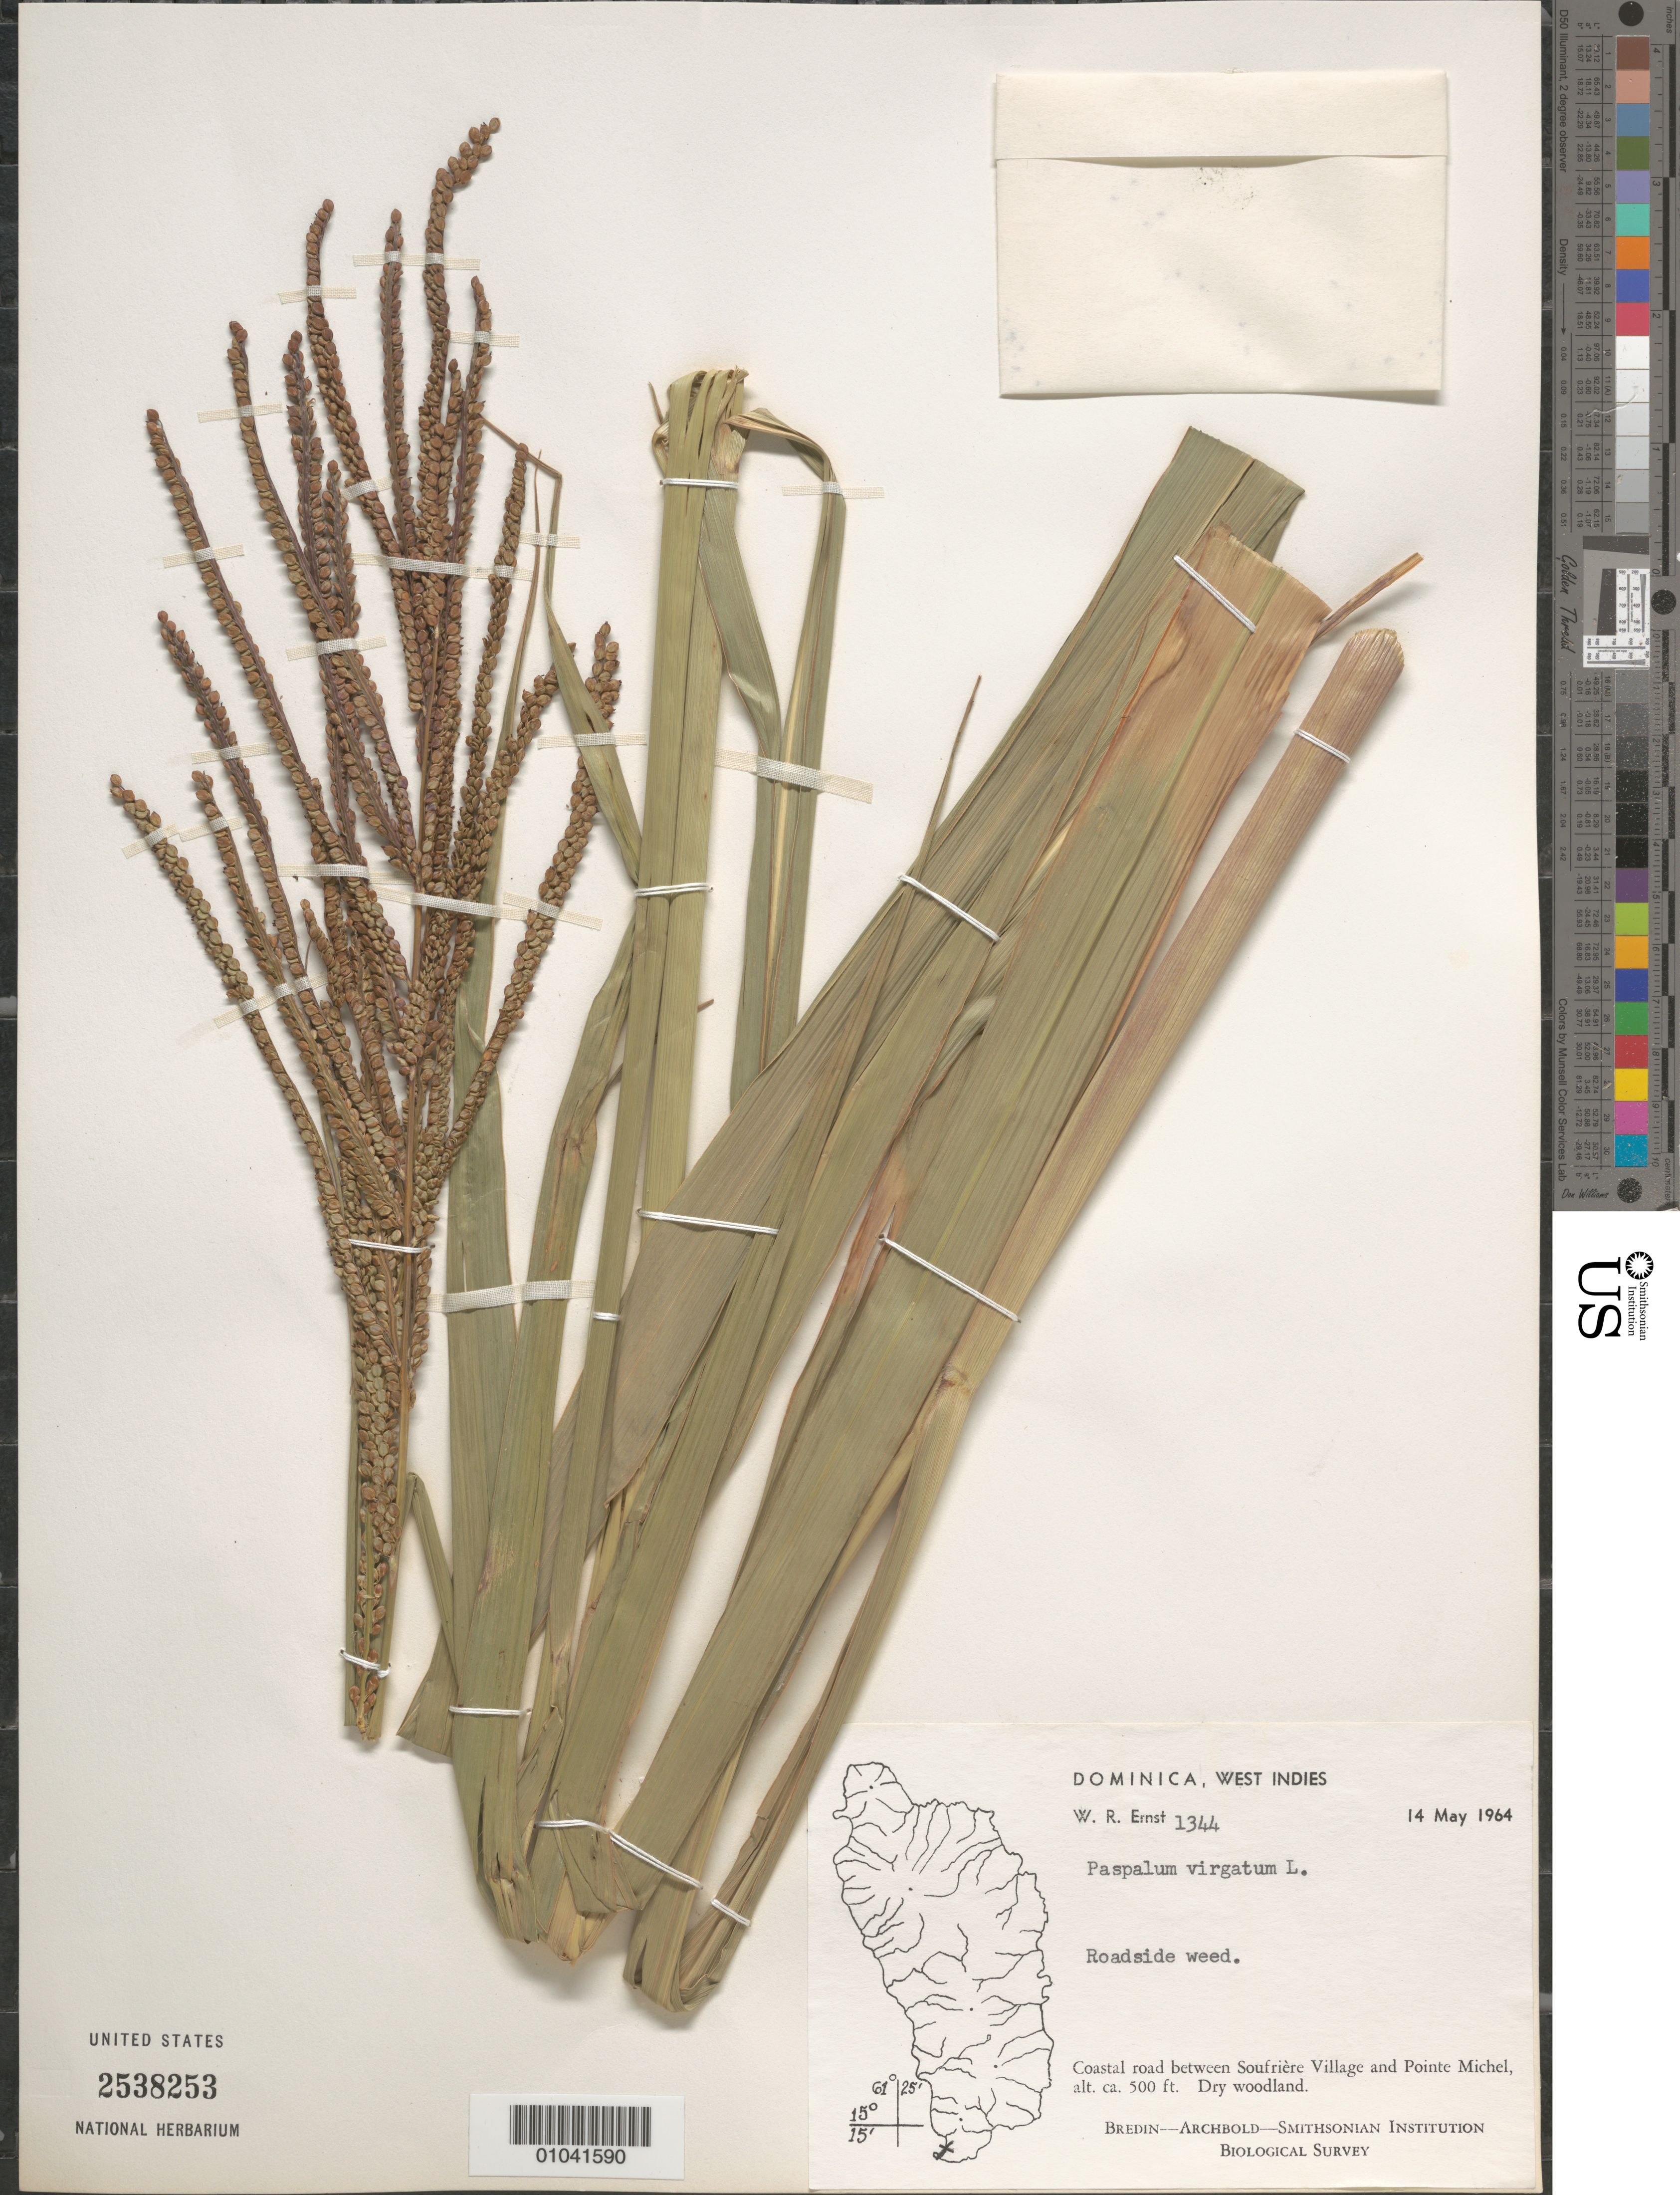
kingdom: Plantae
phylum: Tracheophyta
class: Liliopsida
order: Poales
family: Poaceae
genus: Paspalum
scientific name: Paspalum virgatum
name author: L.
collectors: W. R. Ernst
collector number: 1344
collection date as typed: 14 May 1964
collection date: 1964-05-14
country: Dominica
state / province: St. Mark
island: Dominica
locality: Coastal road between Soufriere Village and Pointe Michel.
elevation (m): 152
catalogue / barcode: US 2538253